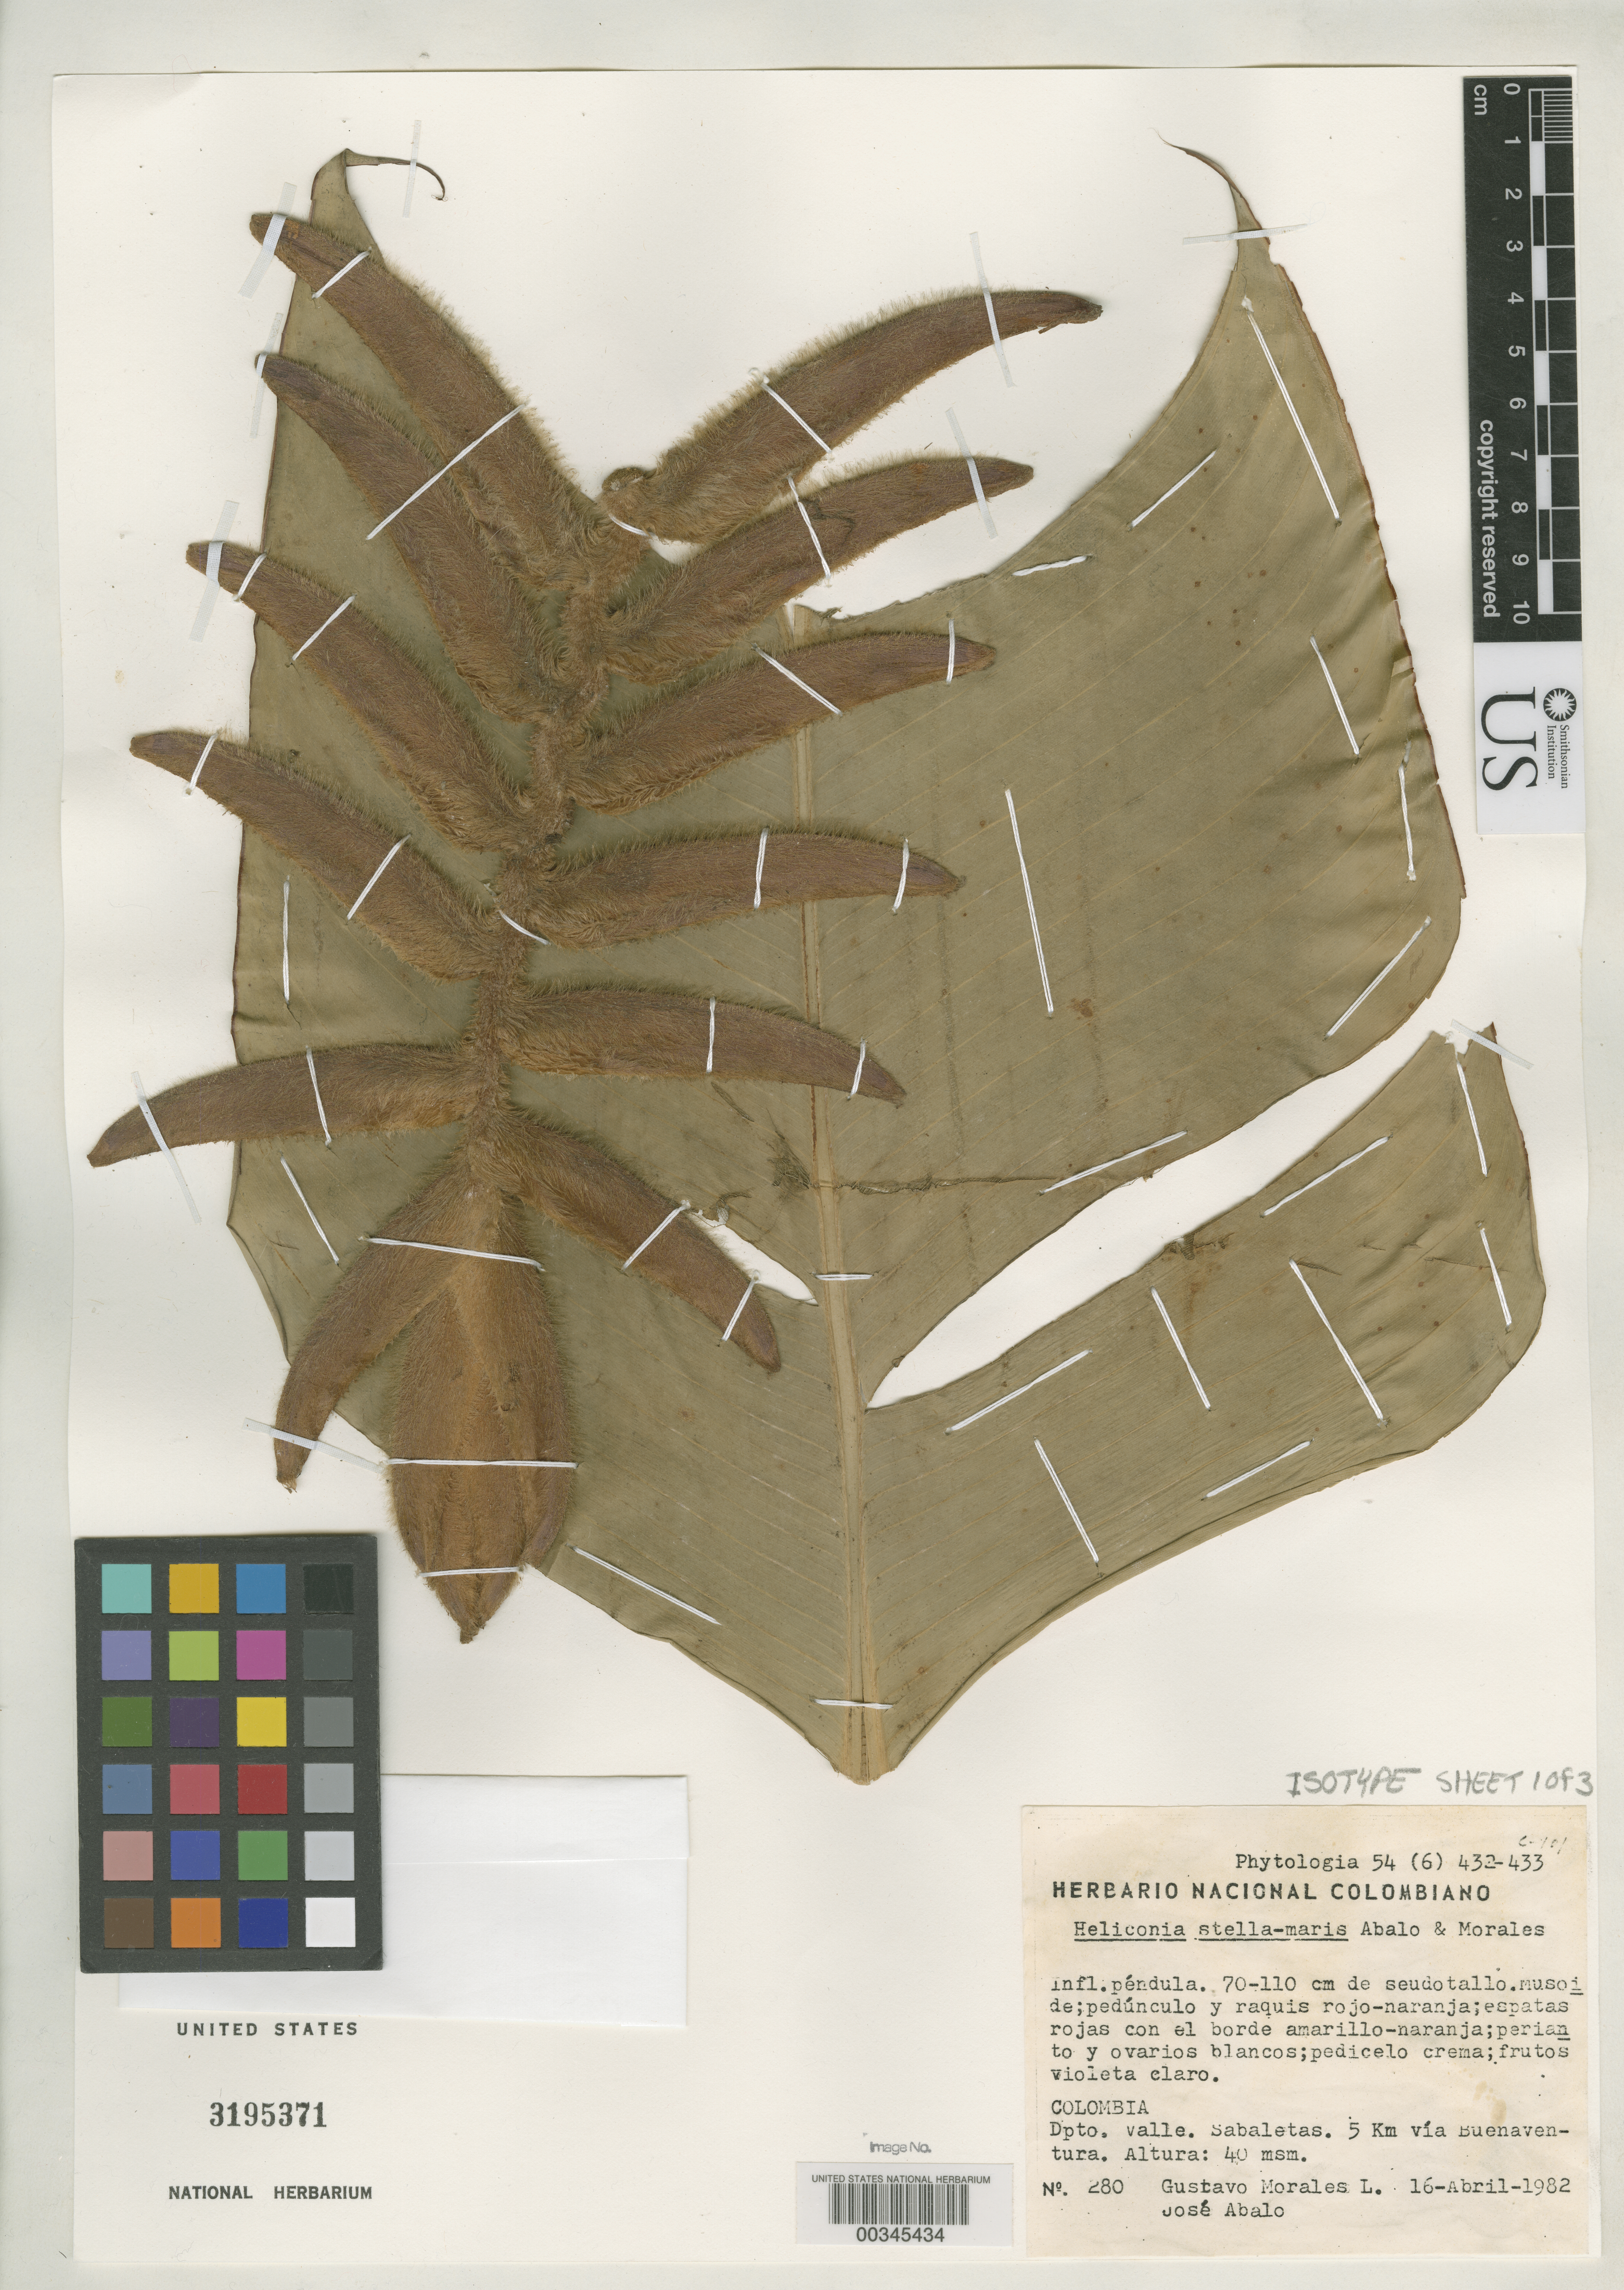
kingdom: Plantae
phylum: Tracheophyta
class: Liliopsida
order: Zingiberales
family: Heliconiaceae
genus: Heliconia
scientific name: Heliconia stella-maris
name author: Abalo & G. Morales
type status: Isotype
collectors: G. Morales L. & J. E. Abalo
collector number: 280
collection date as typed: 16 Apr 1982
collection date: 1982-04-16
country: Colombia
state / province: Valle del Cauca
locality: Sabaletas, 5 km via Buena Ventura.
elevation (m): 40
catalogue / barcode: US 3195371